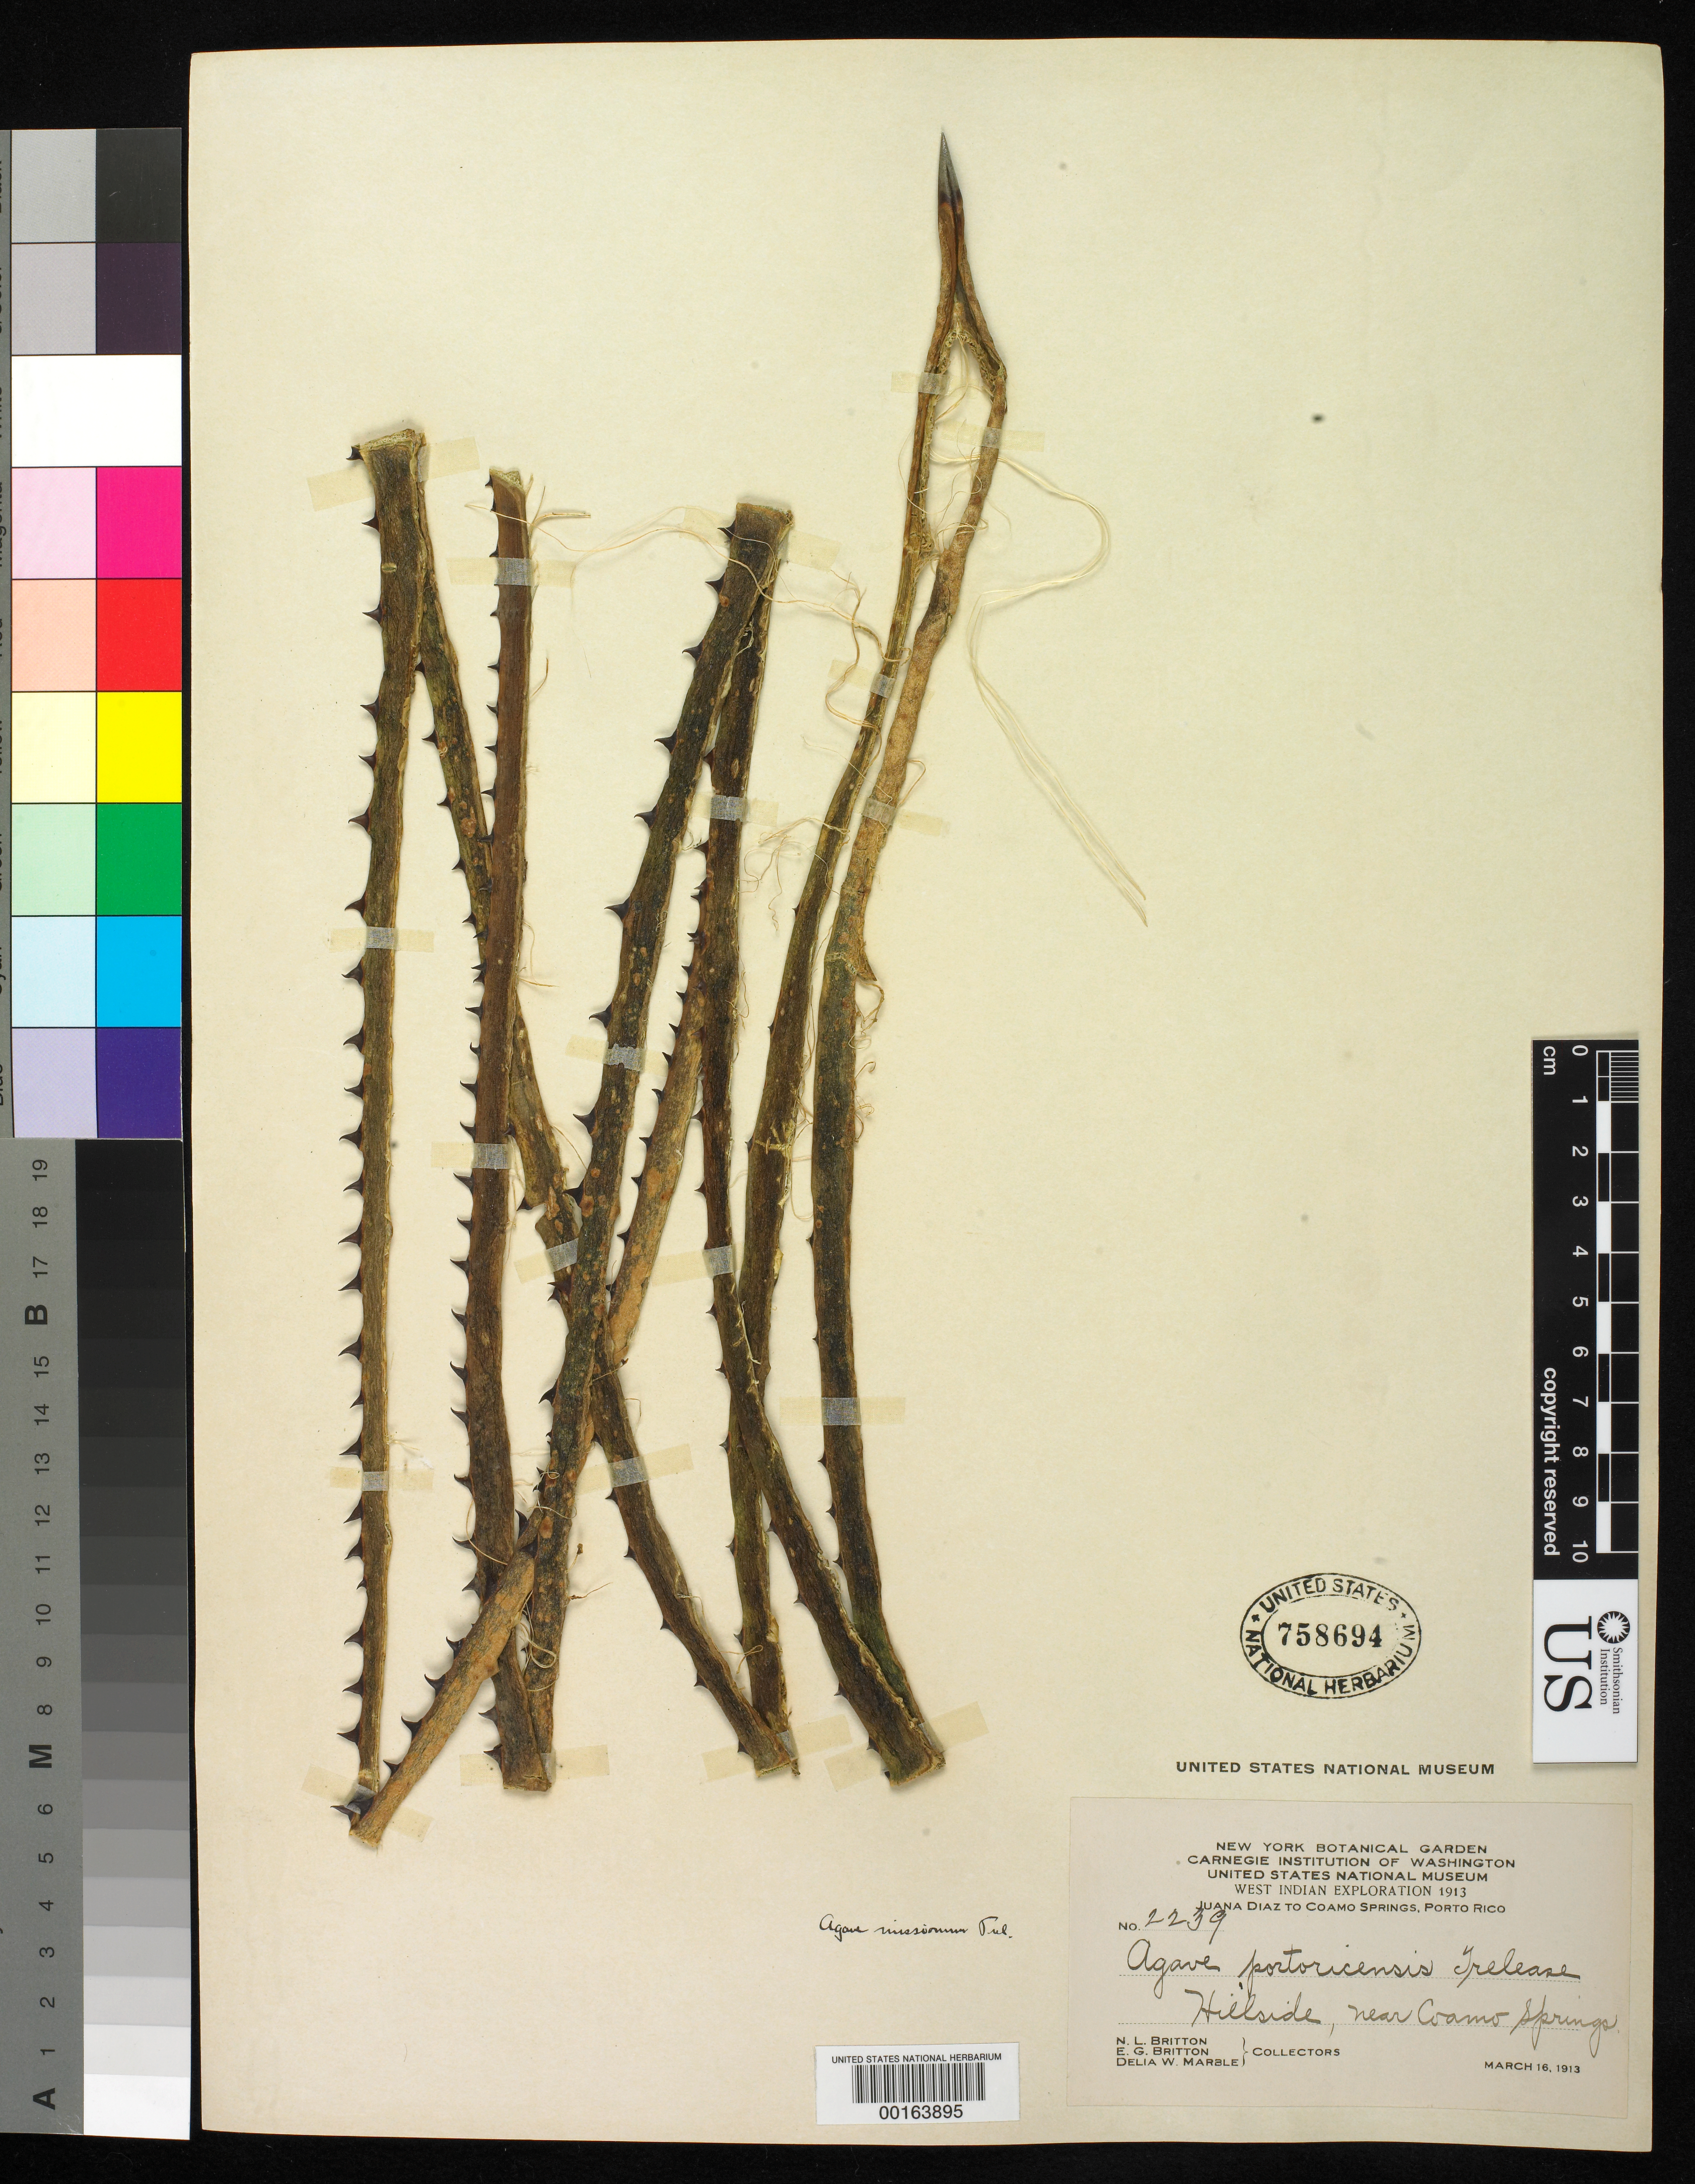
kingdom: Plantae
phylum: Tracheophyta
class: Liliopsida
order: Asparagales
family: Asparagaceae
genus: Agave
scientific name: Agave missionum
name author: Trel.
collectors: N. Britton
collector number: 2239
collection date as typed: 16 Mar 1913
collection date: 1913-03-16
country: Puerto Rico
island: Greater Antilles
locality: Near coamo springs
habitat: Hillside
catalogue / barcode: US 758694